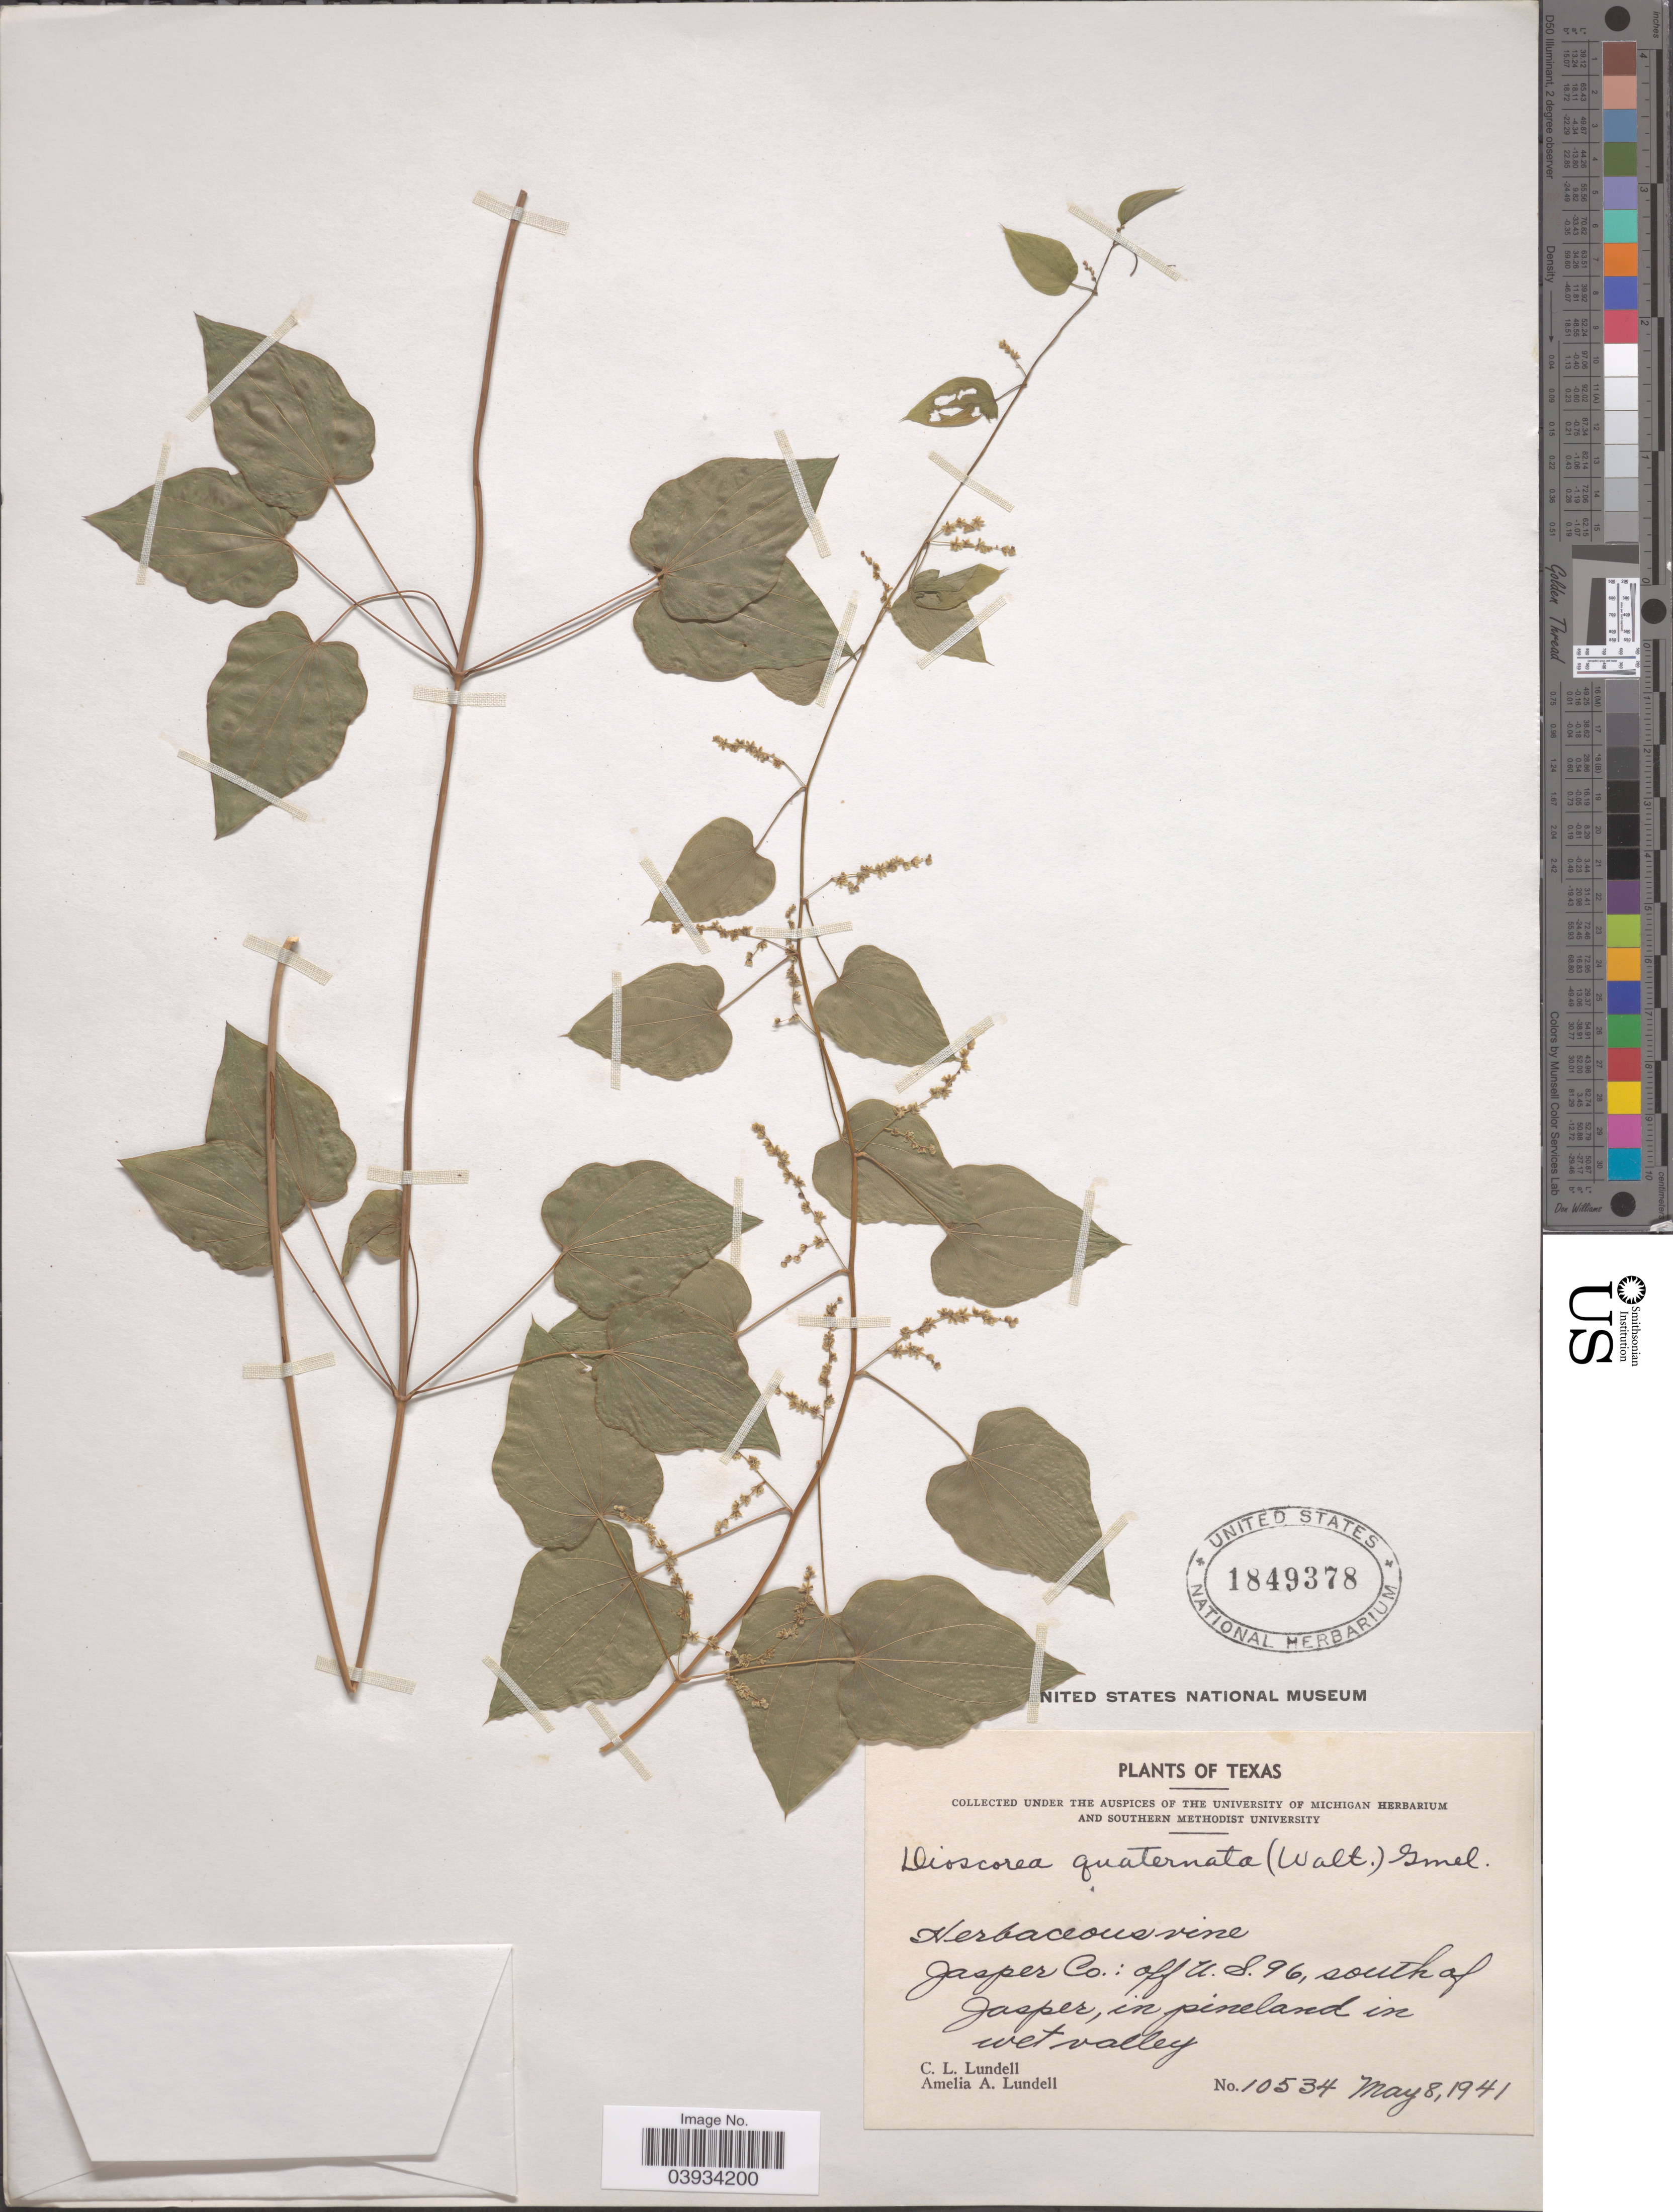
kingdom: Plantae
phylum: Tracheophyta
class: Liliopsida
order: Dioscoreales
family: Dioscoreaceae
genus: Dioscorea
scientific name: Dioscorea villosa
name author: L.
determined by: Strong, M. T., (US), Smithsonian Institution - National Museum of Natural History (UNITED STATES)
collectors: C. L. Lundell & A. A. Lundell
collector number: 10534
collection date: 1941-05-08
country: United States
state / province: Texas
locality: Gasper Co.: off U.S. 96, south of Jasper.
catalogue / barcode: US 1849378